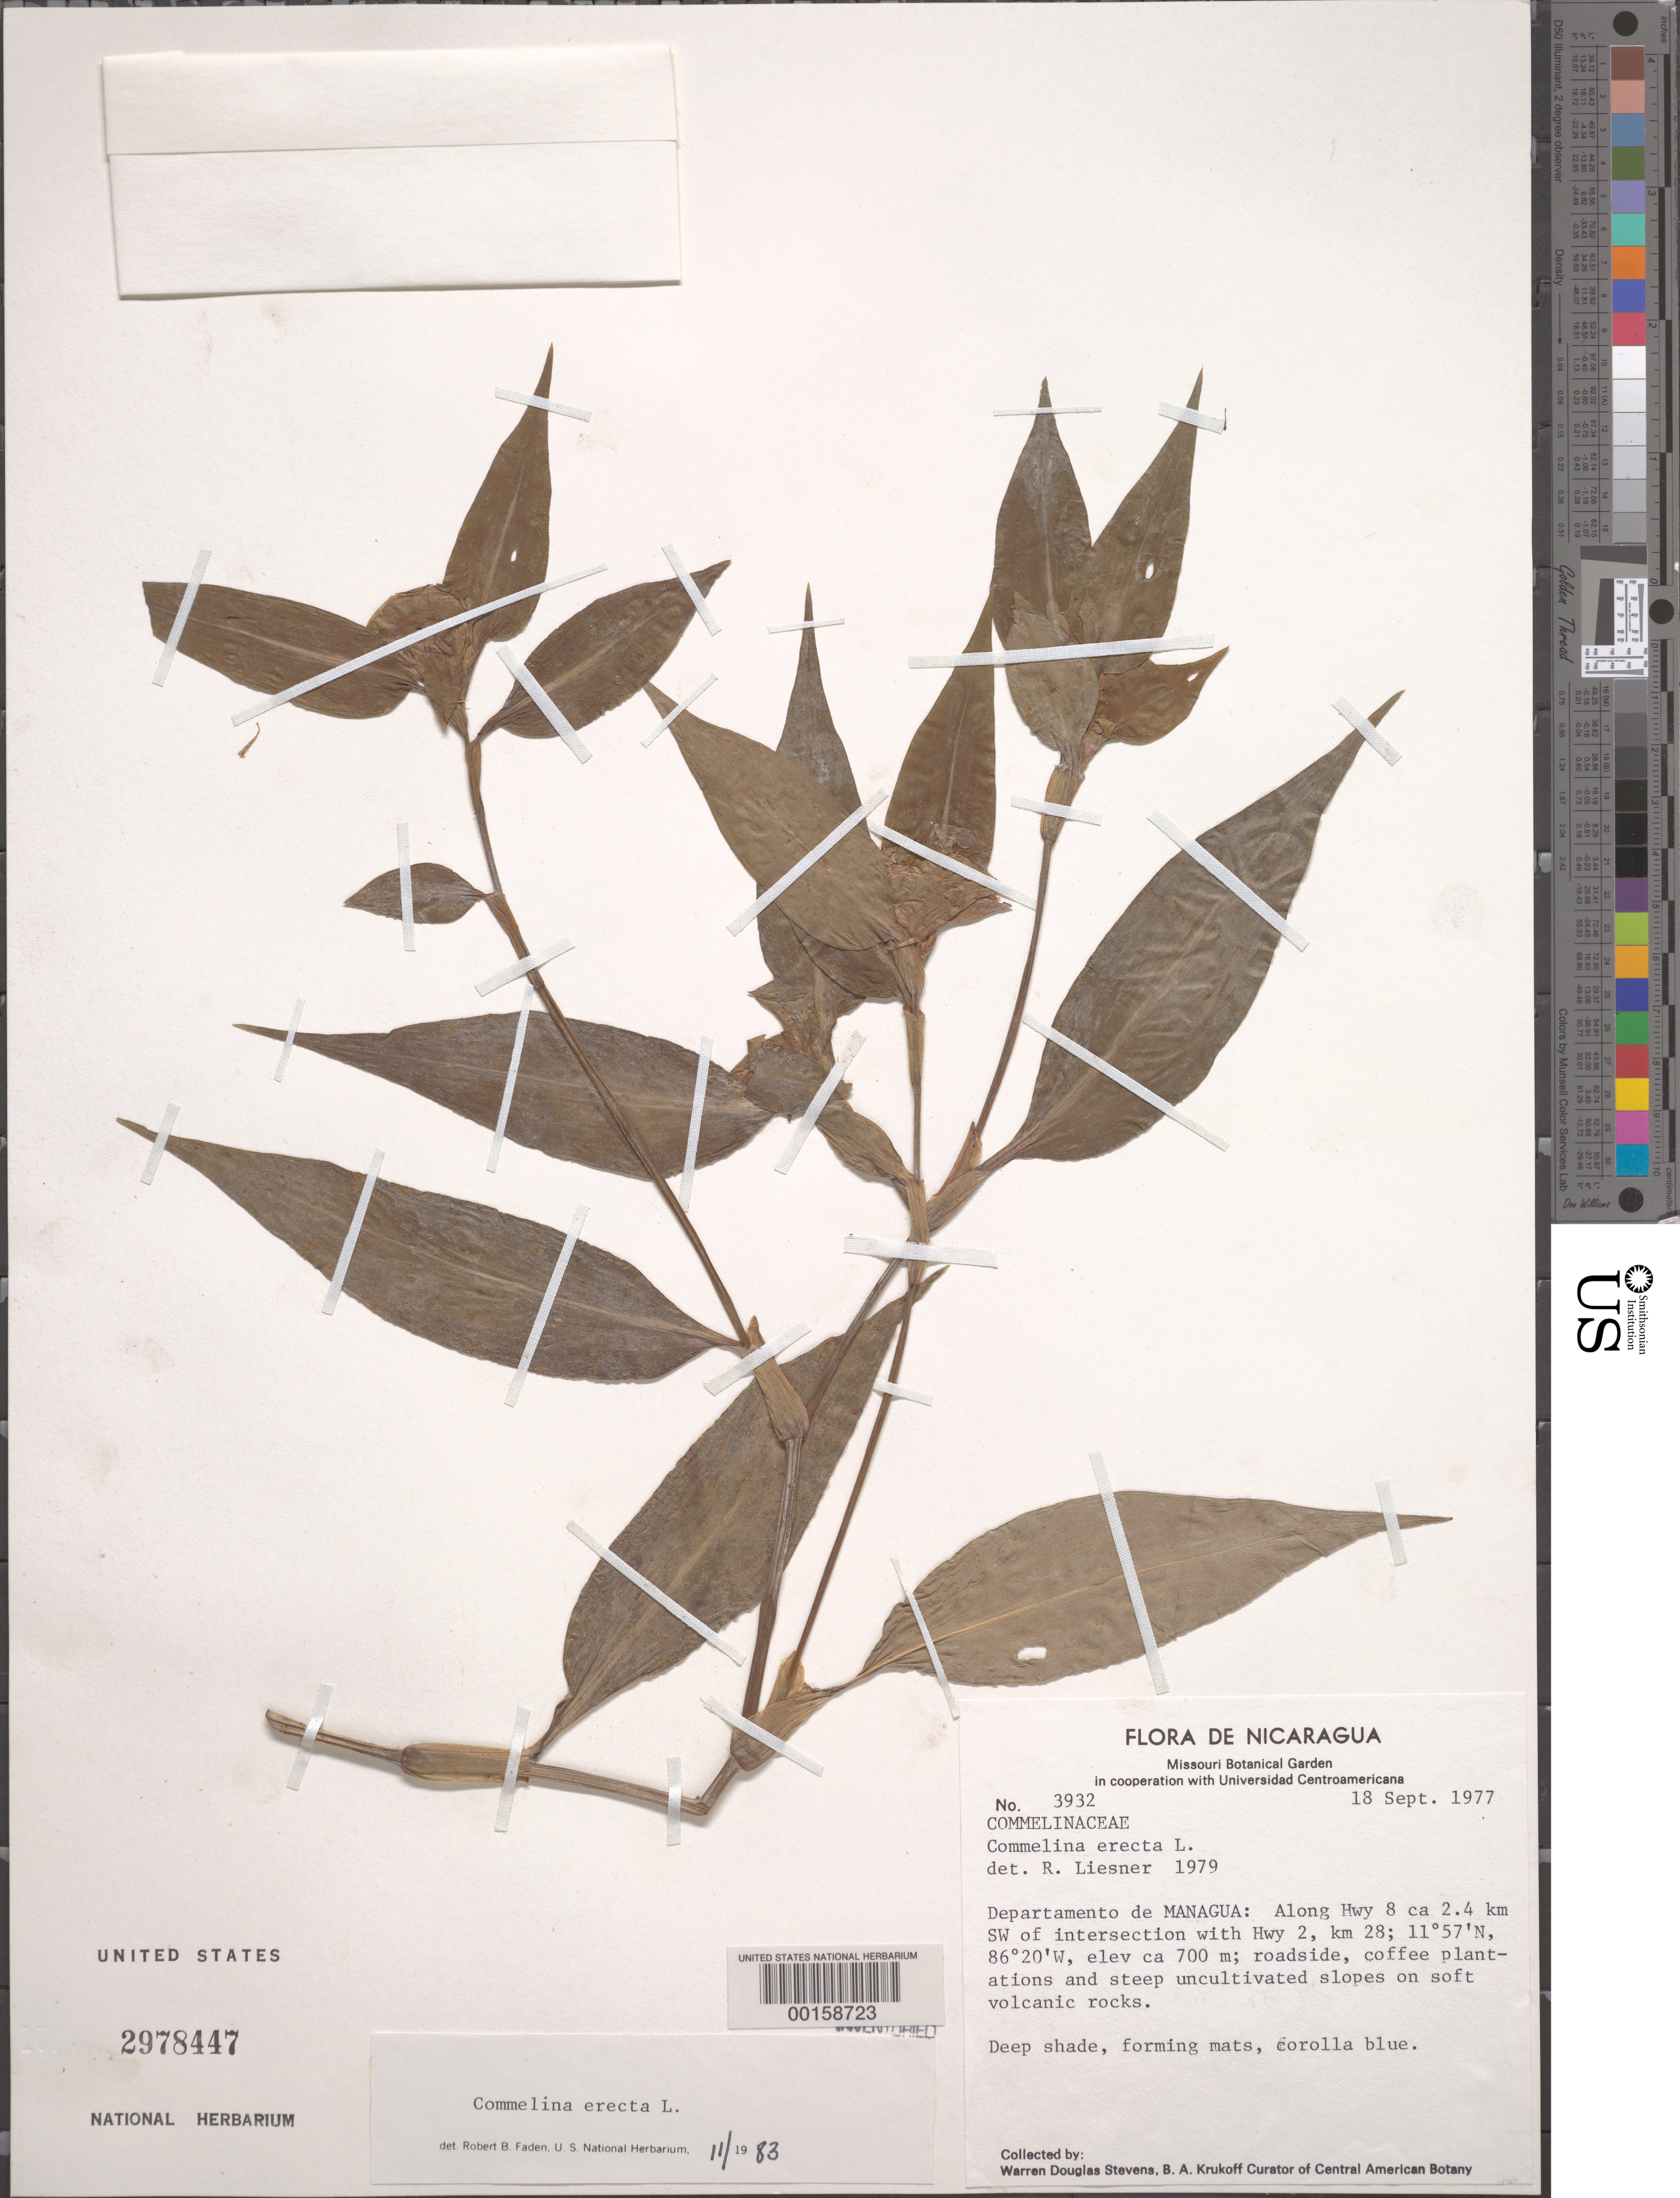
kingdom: Plantae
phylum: Tracheophyta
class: Liliopsida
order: Commelinales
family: Commelinaceae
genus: Commelina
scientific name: Commelina erecta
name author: L.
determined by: Faden, Robert B., (US), Smithsonian Institution - National Museum of Natural History (UNITED STATES)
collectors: W. Steens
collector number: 3932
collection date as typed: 18 Sep 1977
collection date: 1977-09-18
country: Nicaragua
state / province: Managua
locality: Hwy 8, sw of intersection with hwy 2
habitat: Shaded mats, roadside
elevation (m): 700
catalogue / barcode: US 2978447